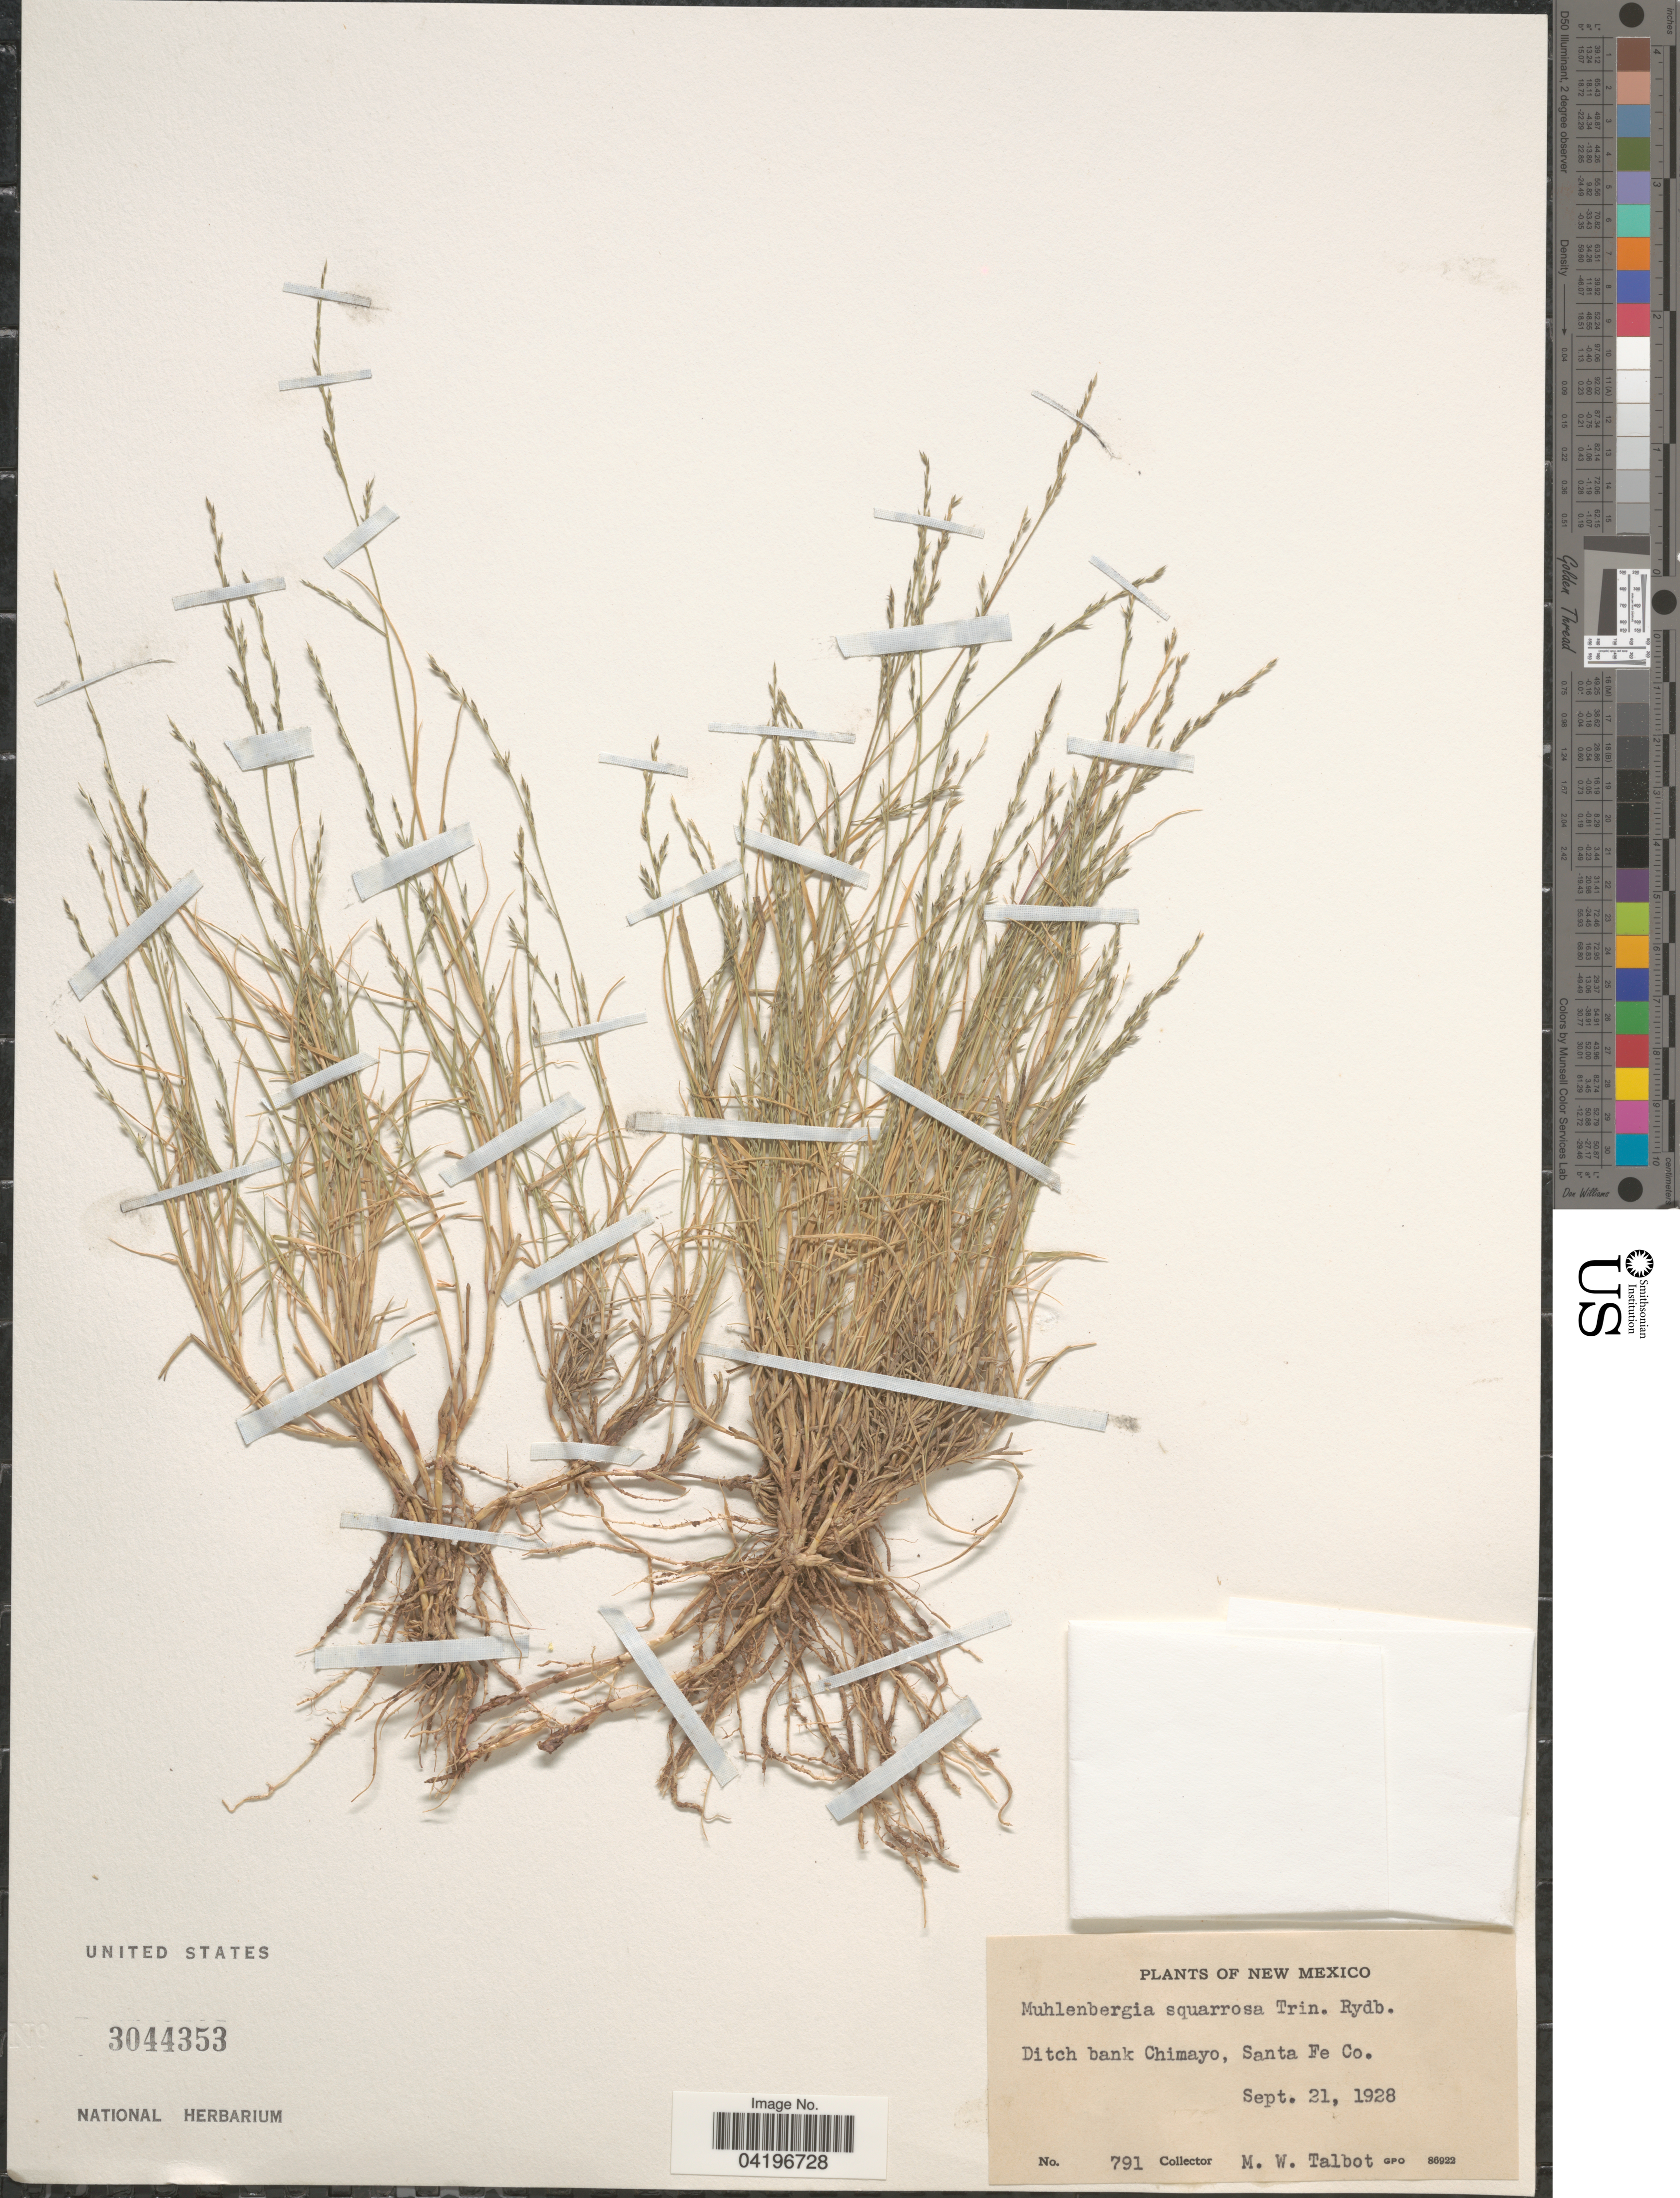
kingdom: Plantae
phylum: Tracheophyta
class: Liliopsida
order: Poales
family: Poaceae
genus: Muhlenbergia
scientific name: Muhlenbergia richardsonis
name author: (Trin.) Rydb.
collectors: M. Talbot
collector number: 791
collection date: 1928-09-21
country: United States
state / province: New Mexico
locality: Ditch bank Chimayo, Santa Fe Co.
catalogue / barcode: US 3044353